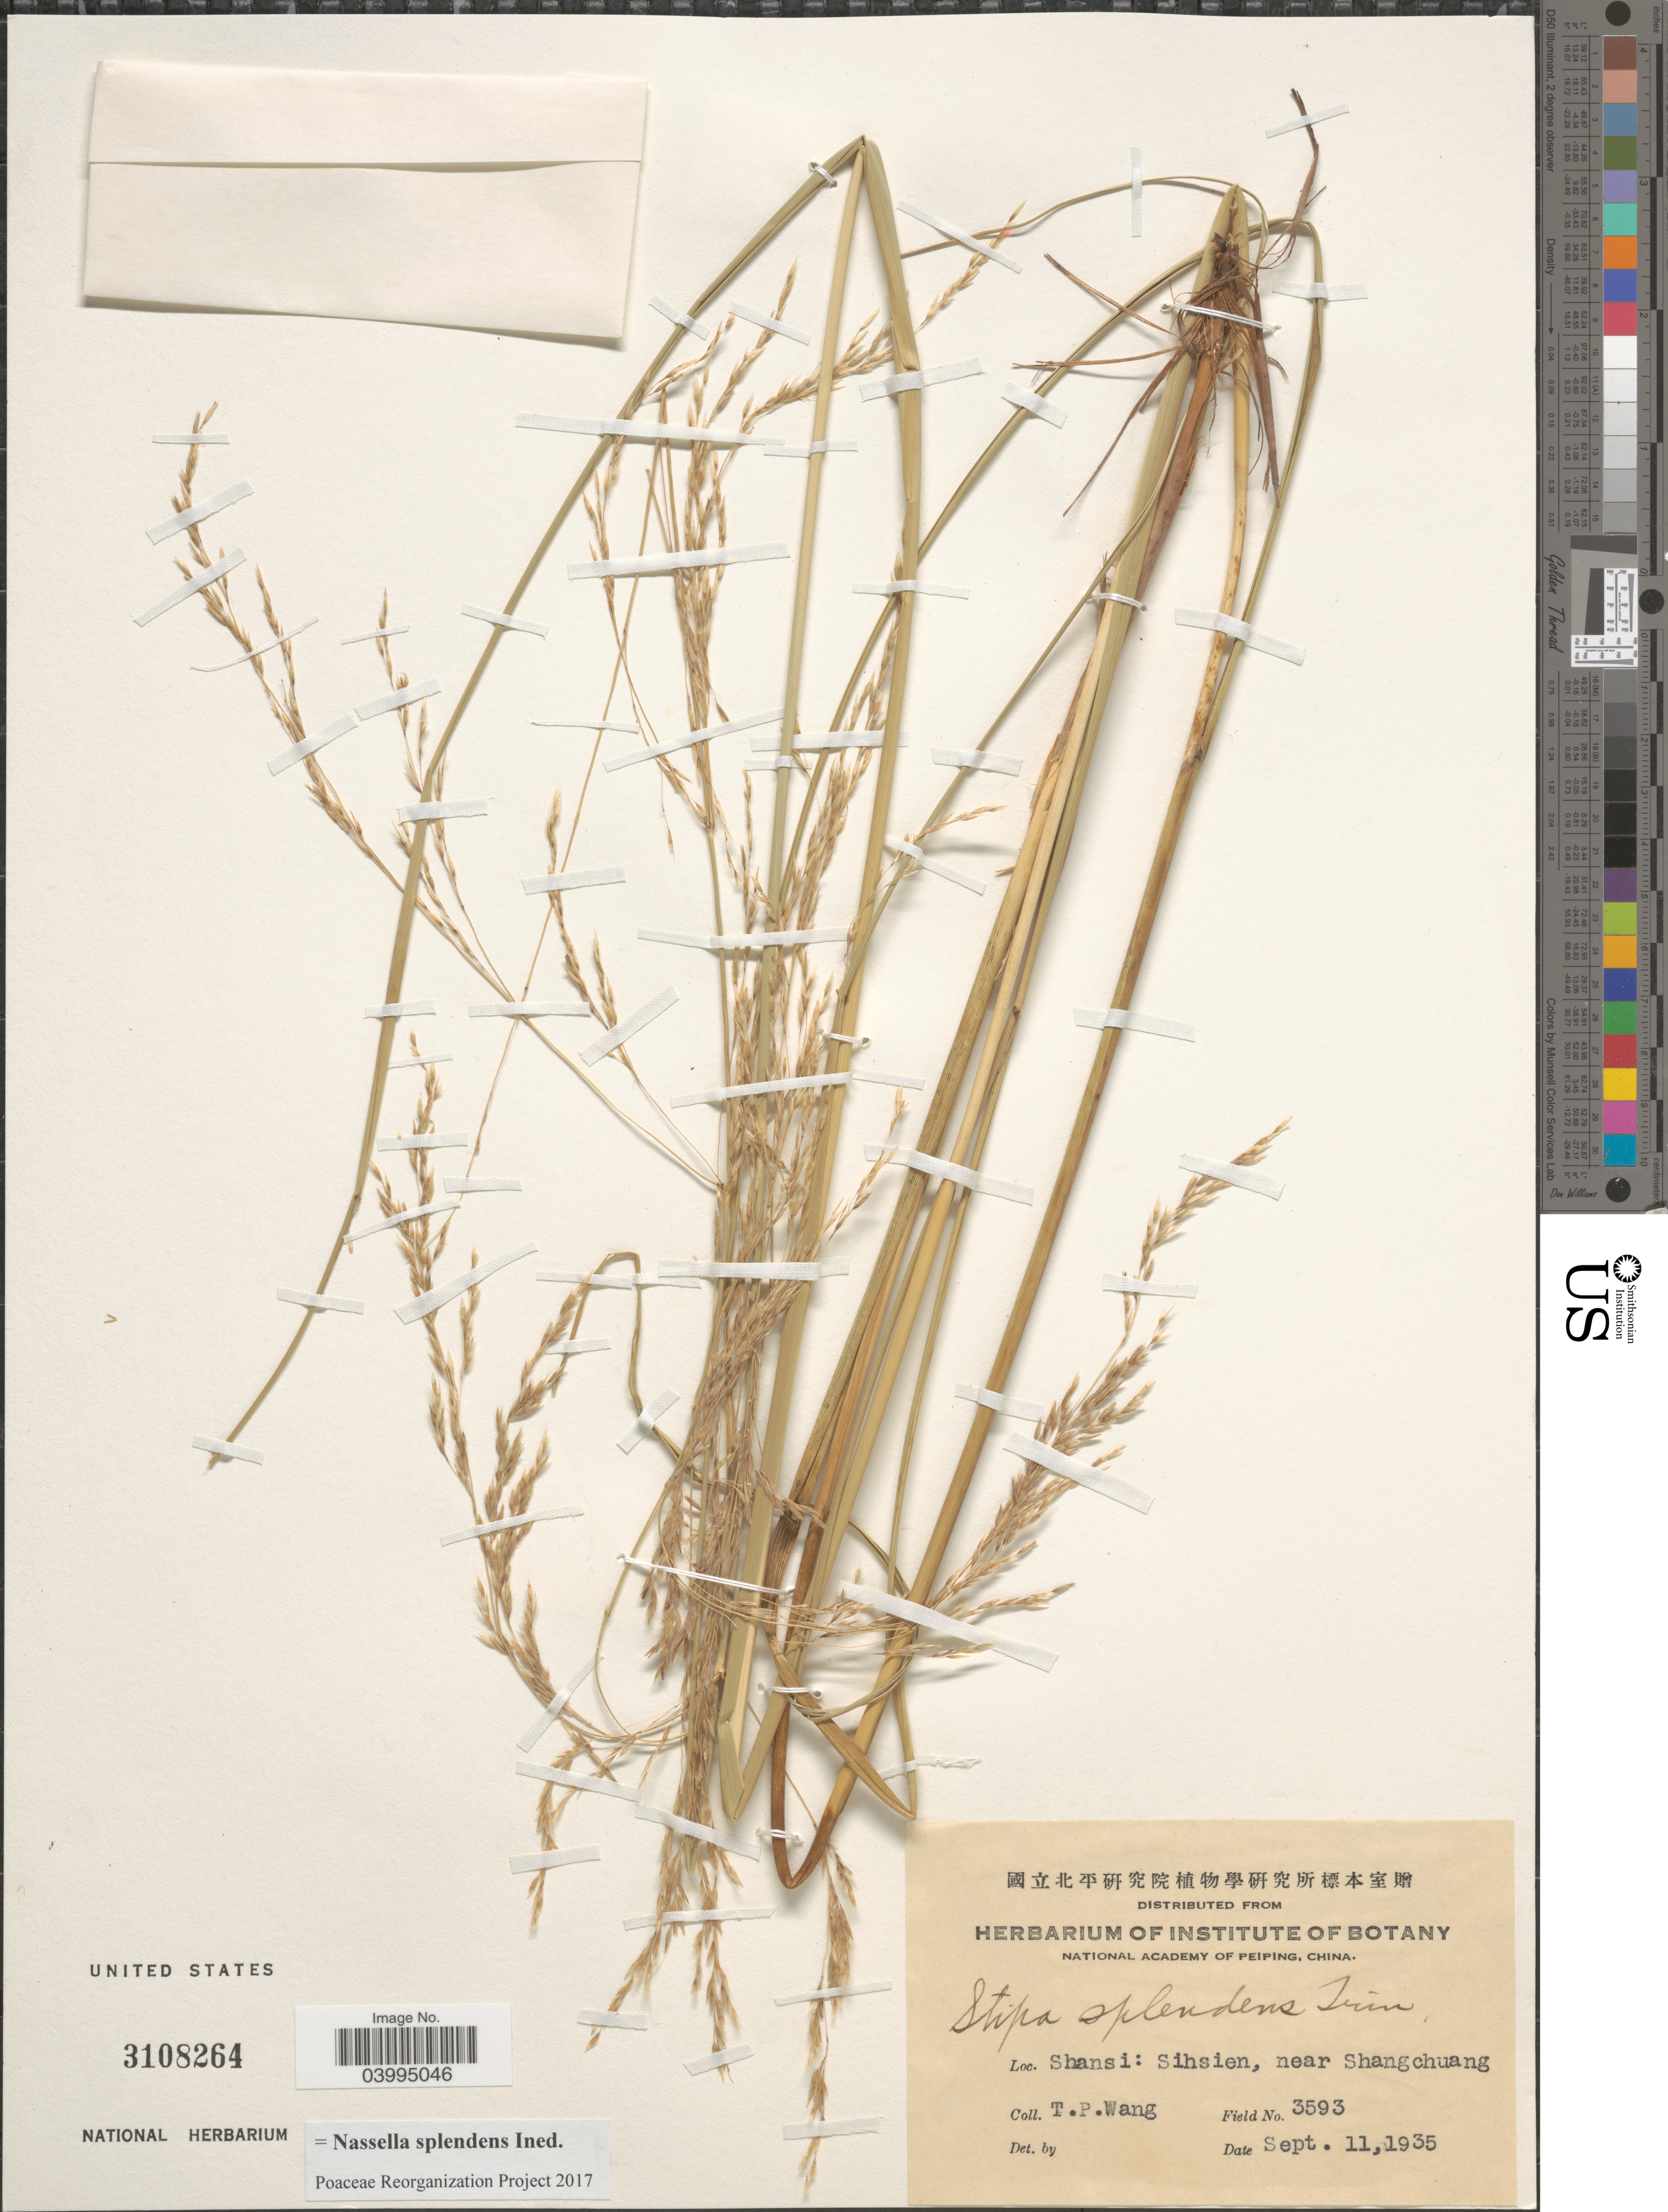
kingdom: Plantae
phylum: Tracheophyta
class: Liliopsida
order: Poales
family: Poaceae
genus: Neotrinia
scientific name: Neotrinia splendens (Trin.) M. Nobis, P.D. Gudkova & A. Nowak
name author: (Trin.)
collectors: T. Wang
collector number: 3593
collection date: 1935-09-11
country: China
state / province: Shanxi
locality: Shansi: Sihsien, near Shangchuang.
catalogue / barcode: US 3108264